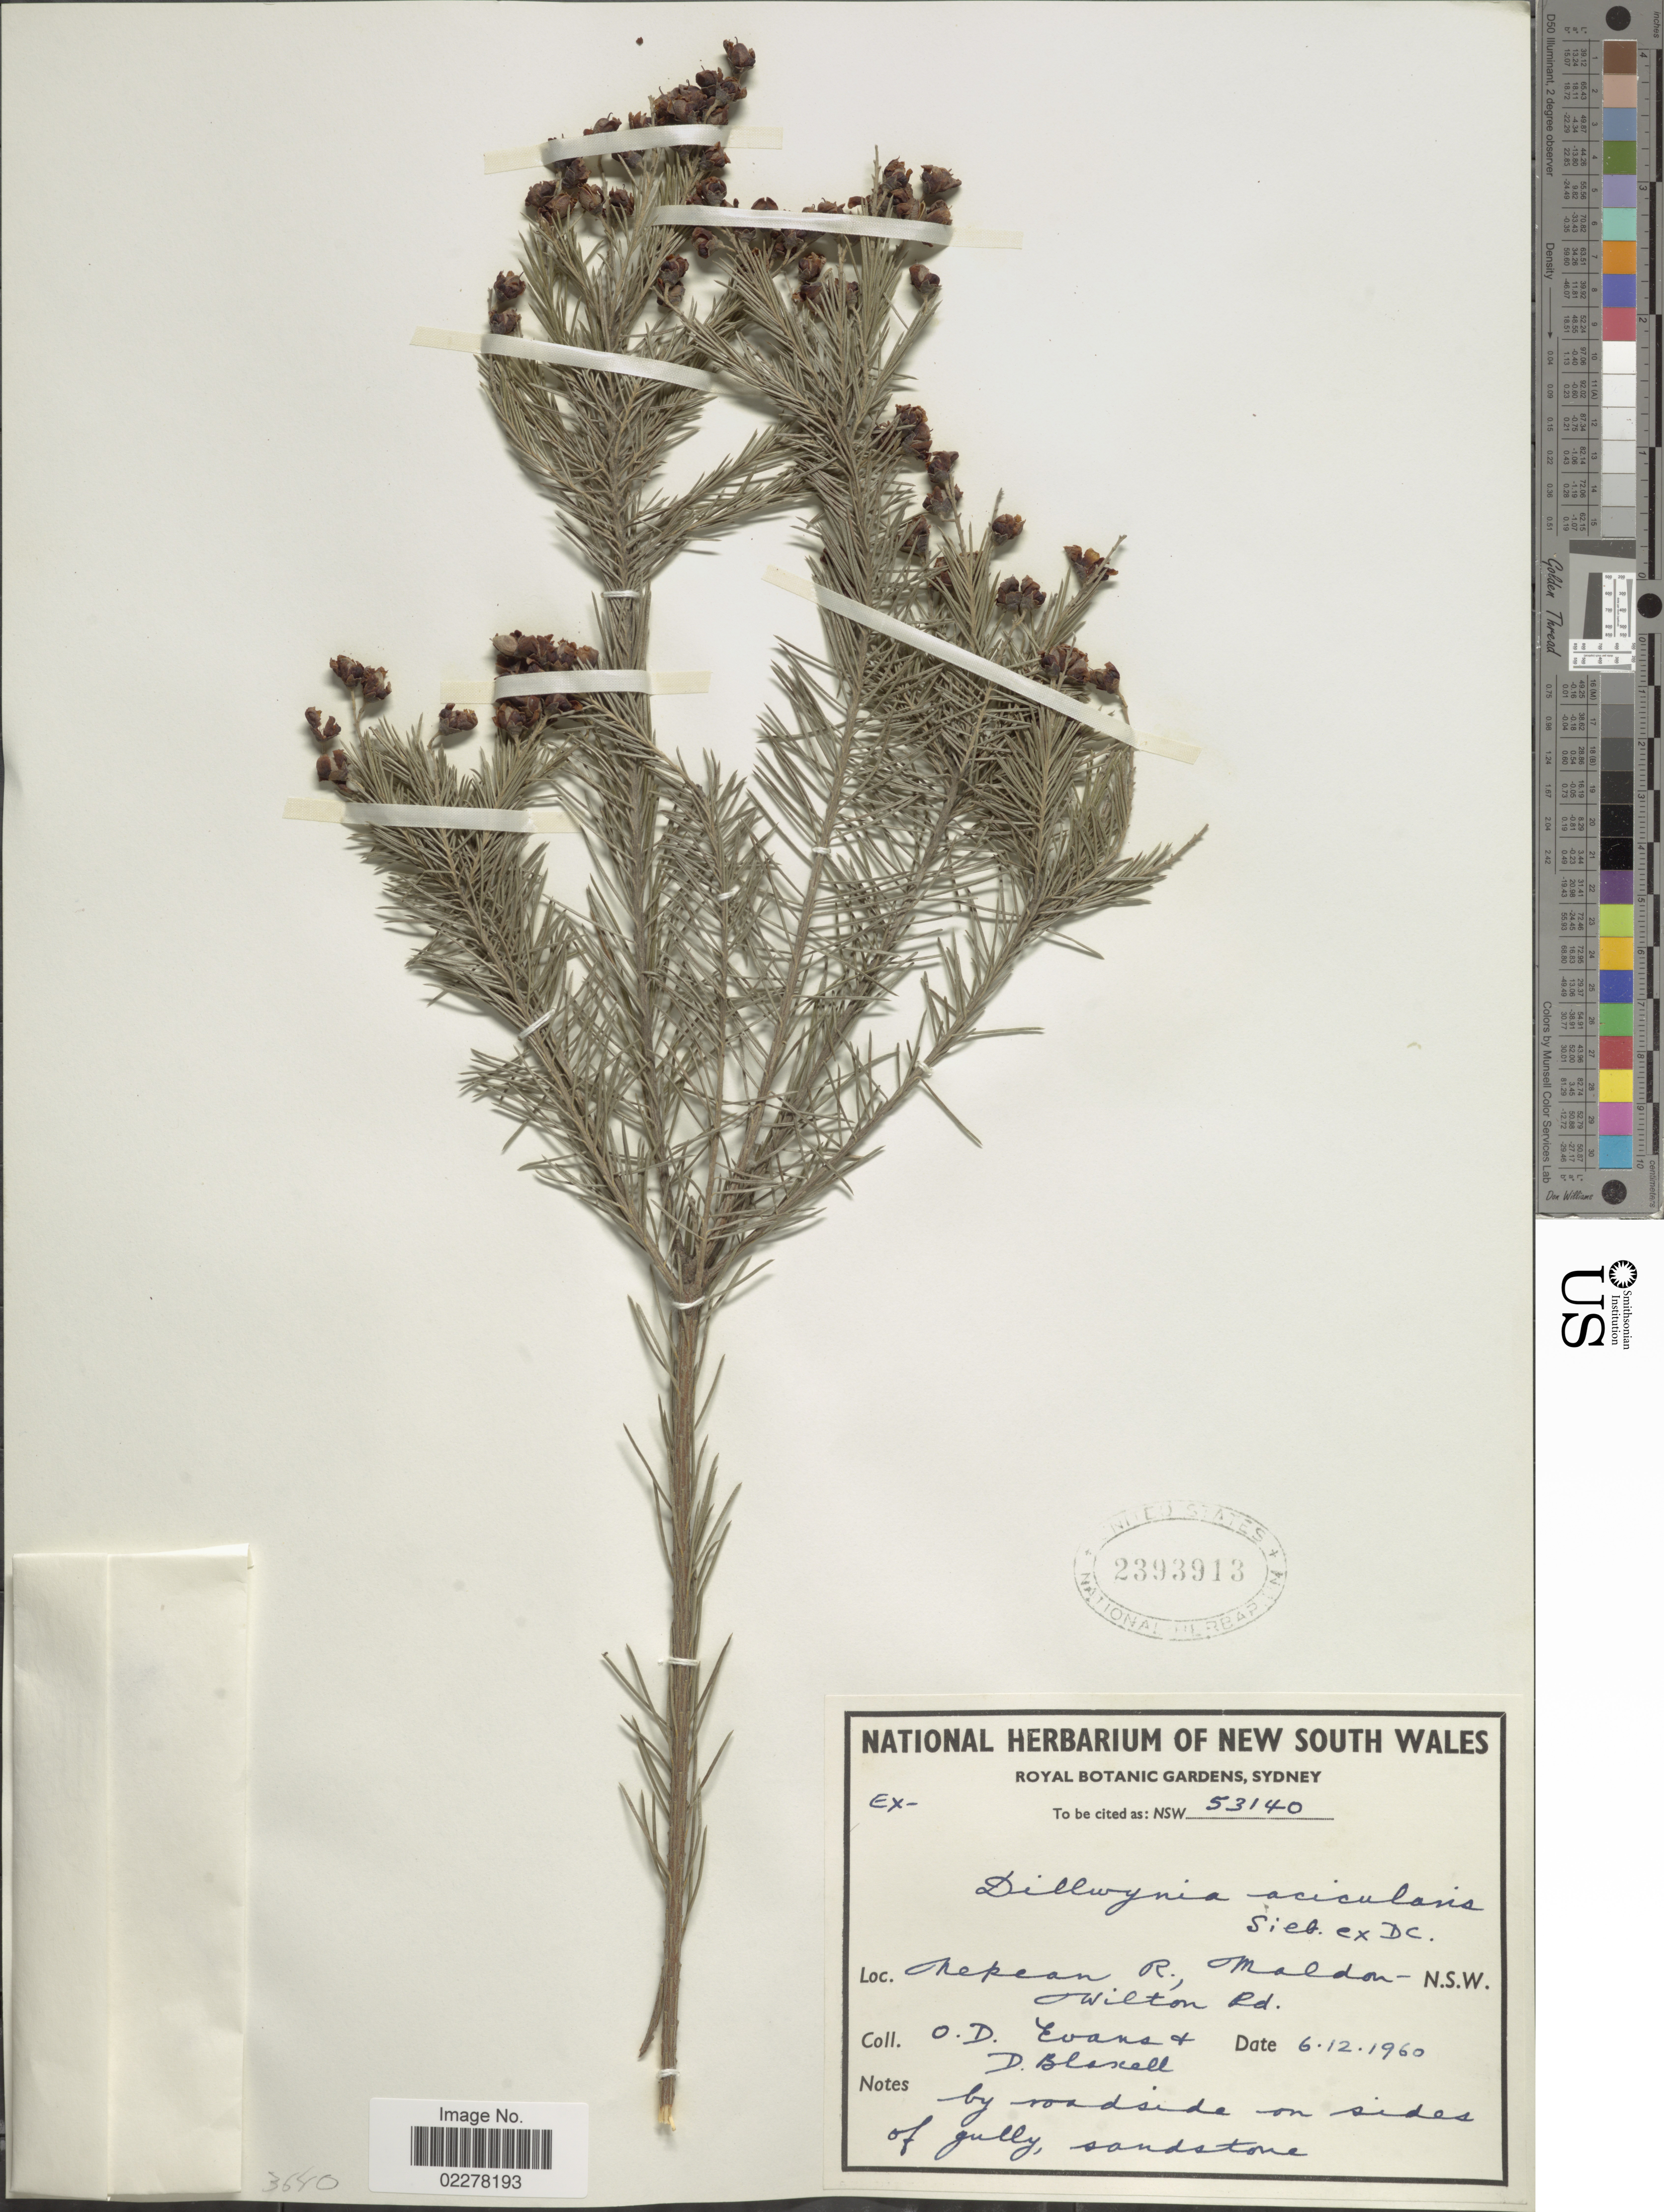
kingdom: Plantae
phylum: Tracheophyta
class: Magnoliopsida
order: Fabales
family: Fabaceae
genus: Dillwynia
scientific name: Dillwynia acicularis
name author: DC.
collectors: O. Evans & D. Blaxell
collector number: NSW53140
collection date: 1960-12-06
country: Australia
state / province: New South Wales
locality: Nepean R., Maldon - Wilton rd. N.S.W.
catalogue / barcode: US 2393913